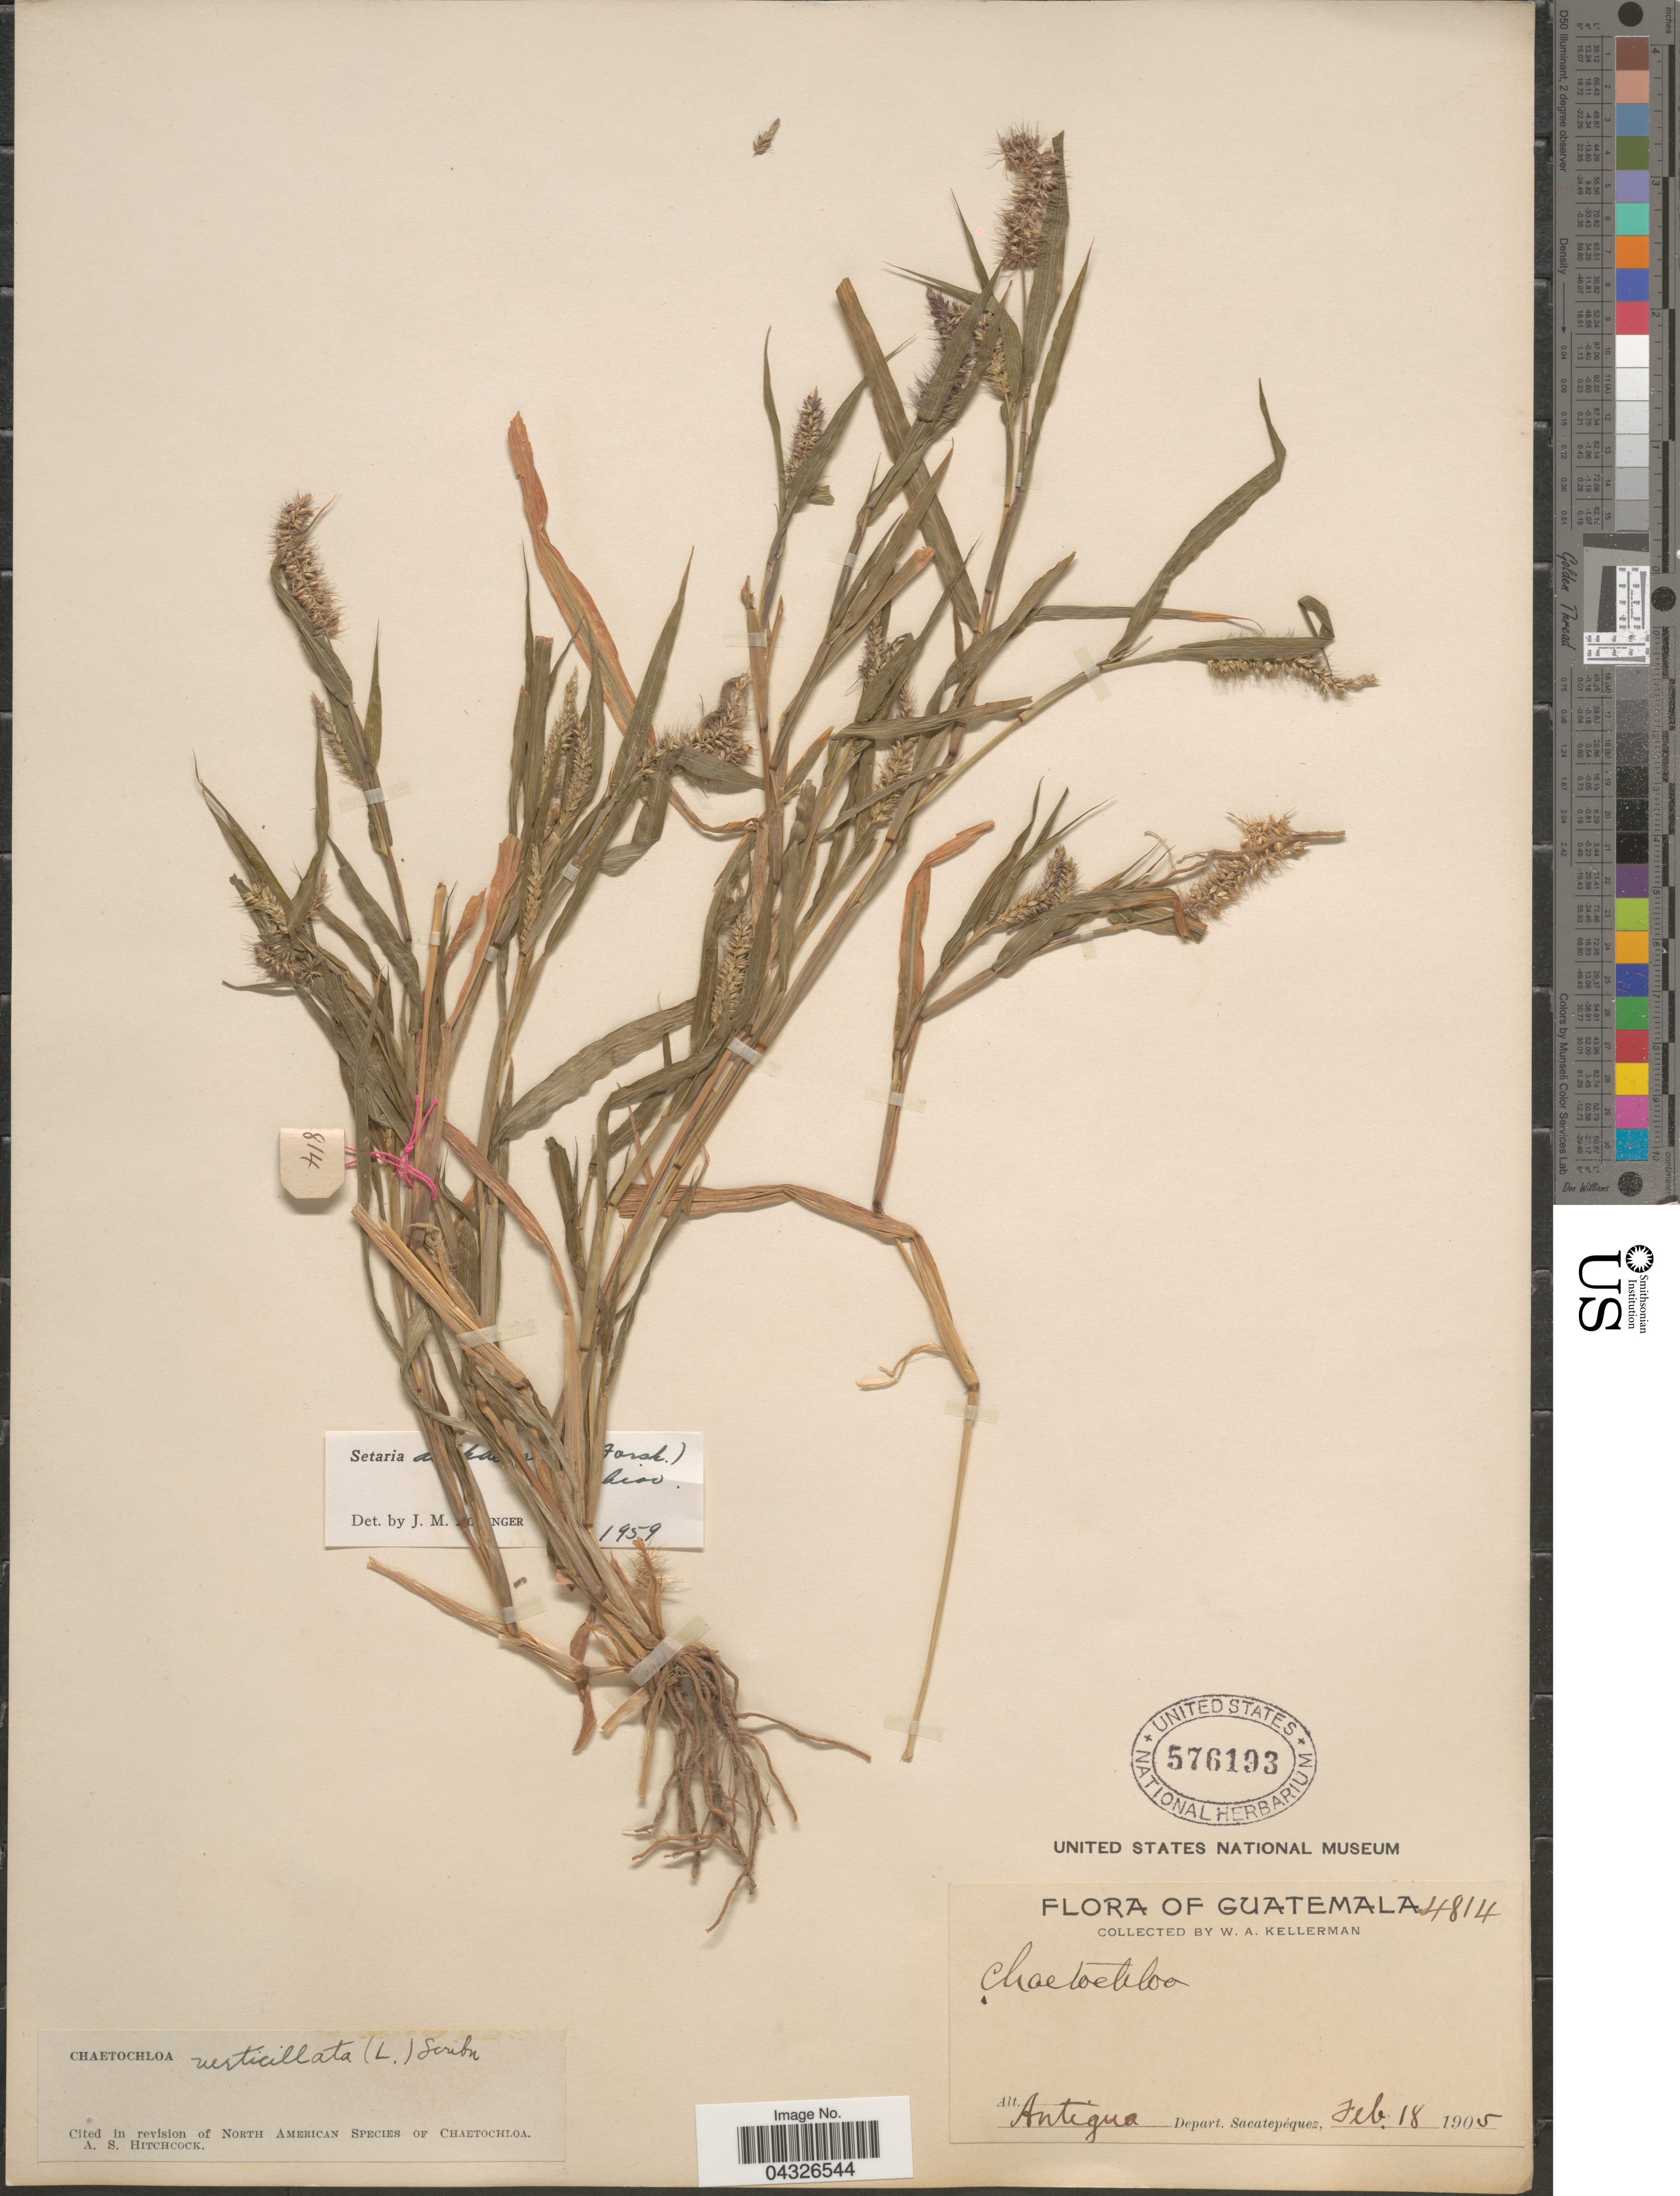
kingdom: Plantae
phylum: Tracheophyta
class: Liliopsida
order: Poales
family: Poaceae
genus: Setaria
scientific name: Setaria adhaerens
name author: (Forssk.) Chiov.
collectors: W. Kellerman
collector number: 4814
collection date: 1905-02-18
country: Guatemala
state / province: Sacatepequez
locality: Antigua, Depart. Sacatepéquez.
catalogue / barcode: US 576193